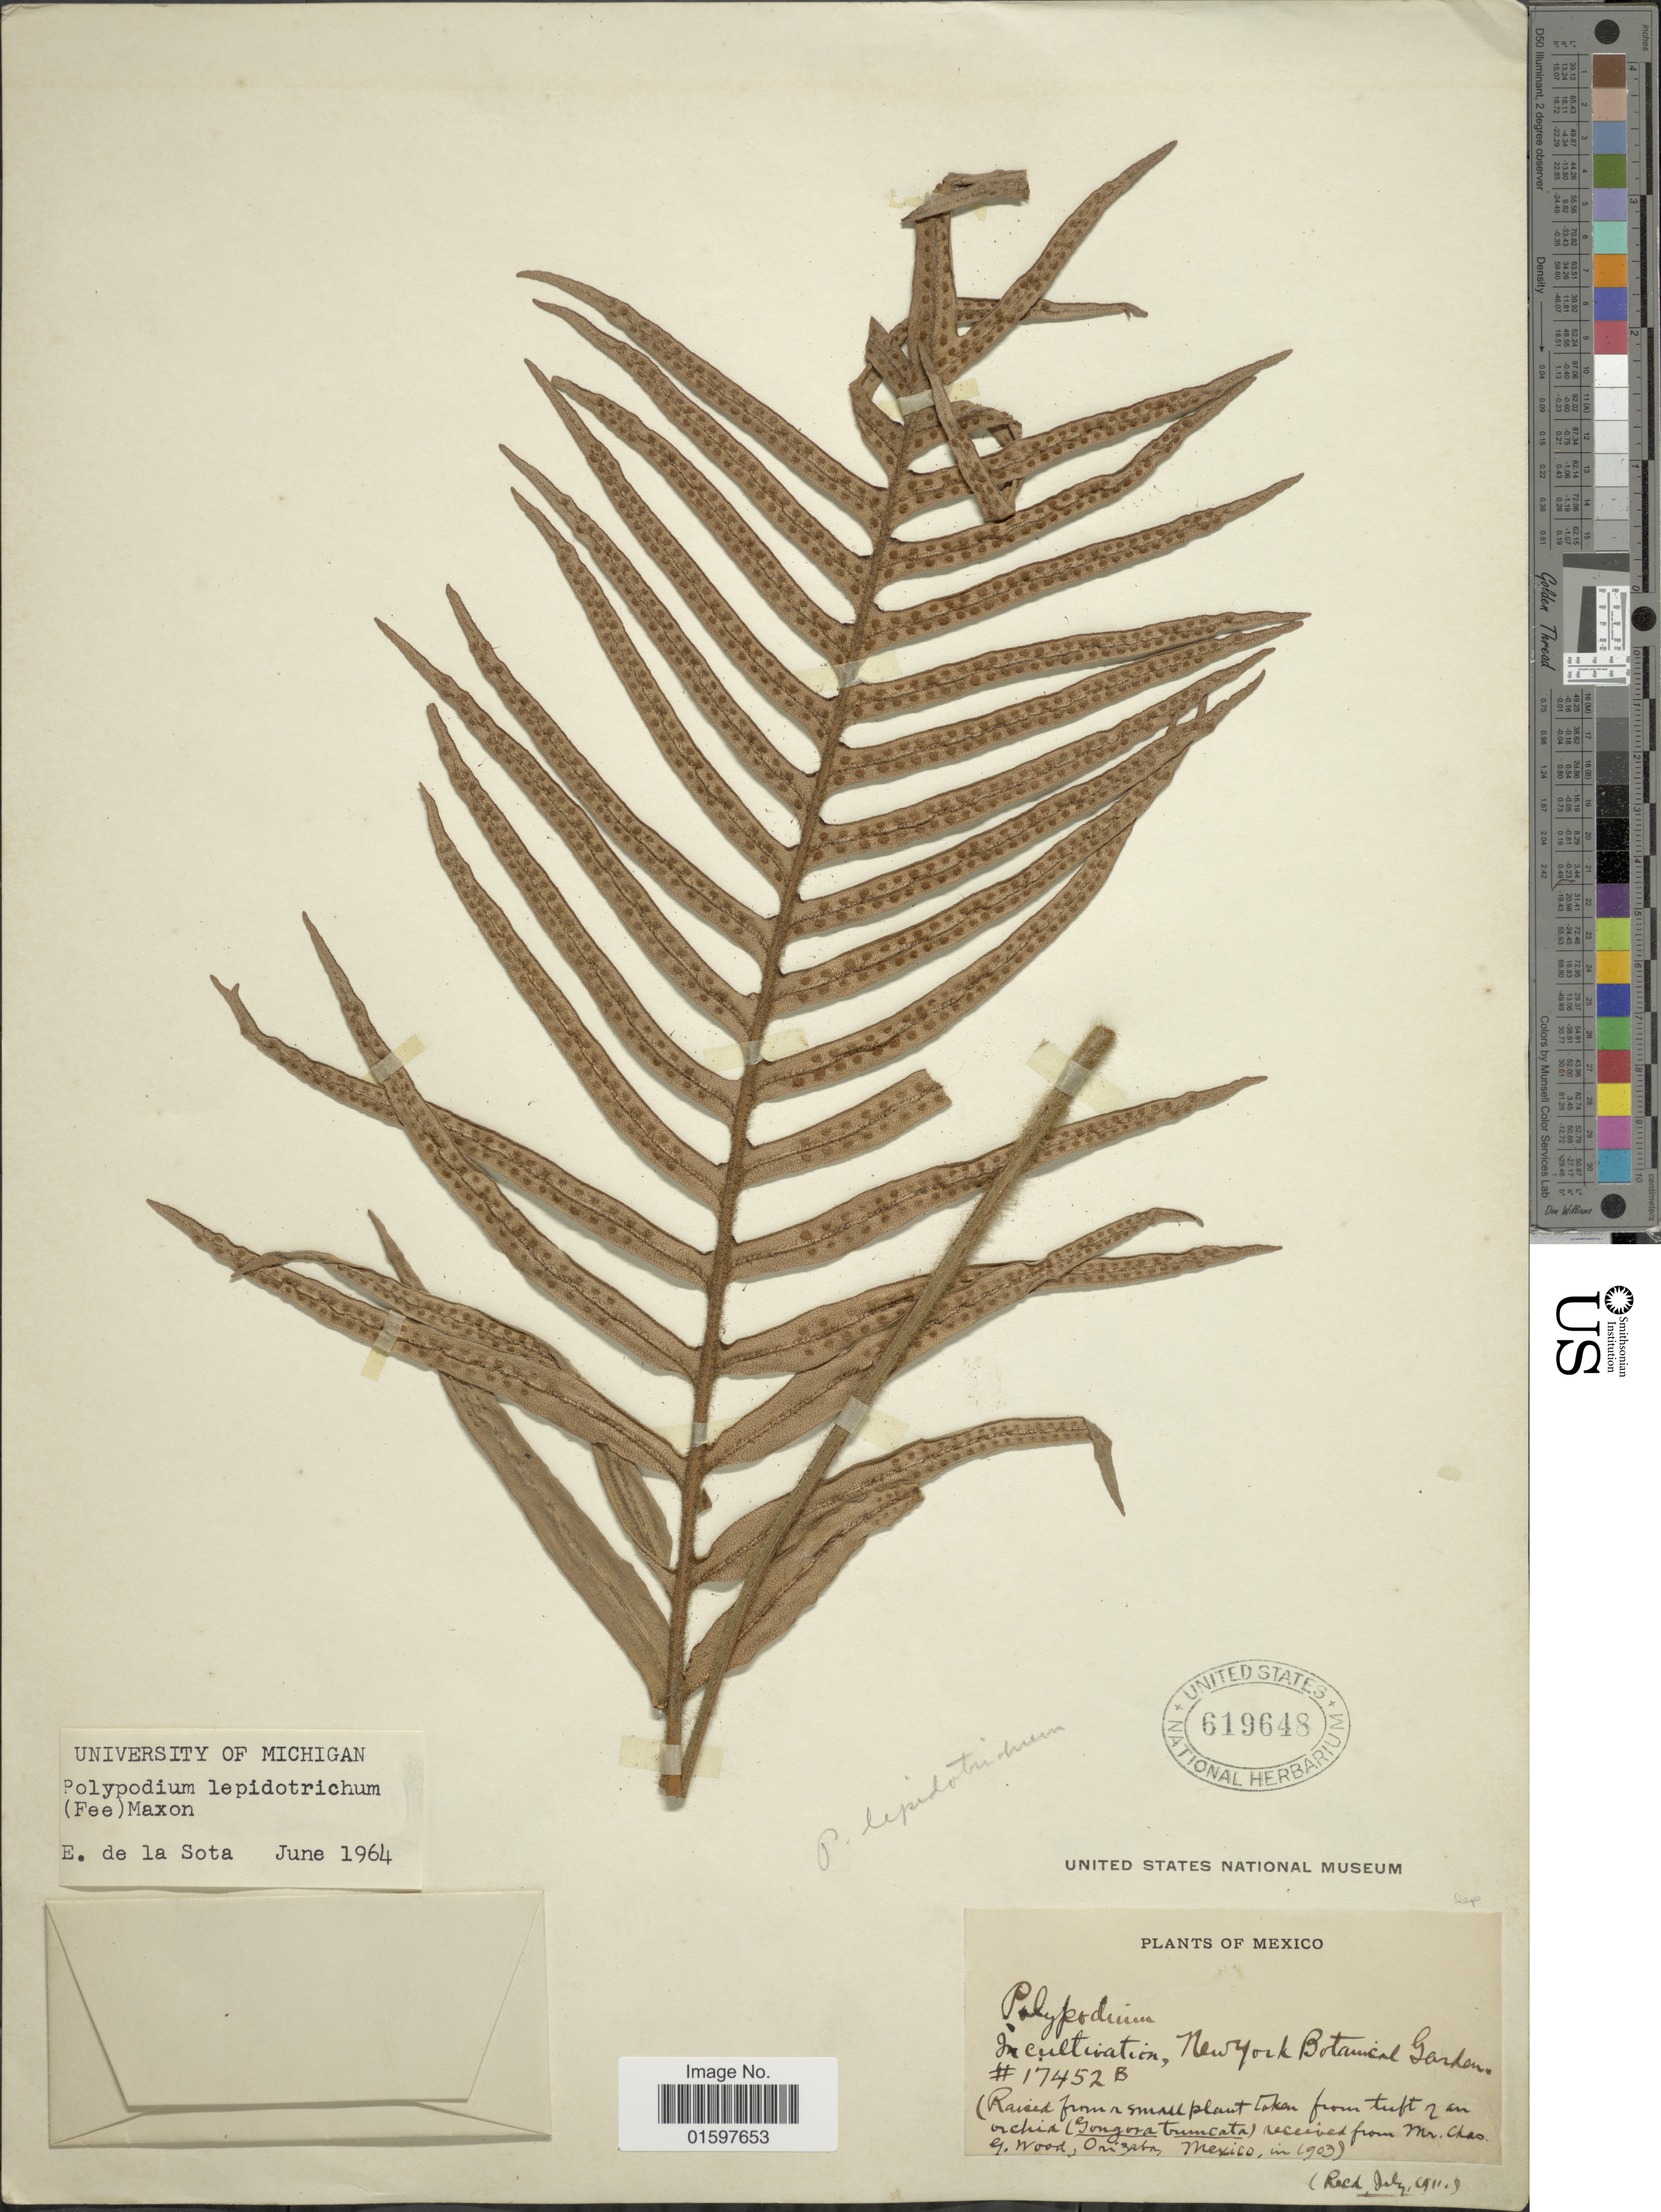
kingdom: Plantae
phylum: Tracheophyta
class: Polypodiopsida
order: Polypodiales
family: Polypodiaceae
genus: Pleopeltis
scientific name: Pleopeltis lepidotricha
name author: (Fée) A.R. Sm. & Tejero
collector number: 17452B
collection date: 1903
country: United States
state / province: New York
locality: In cultivation, New York Botanical Garden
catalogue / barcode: US 619648